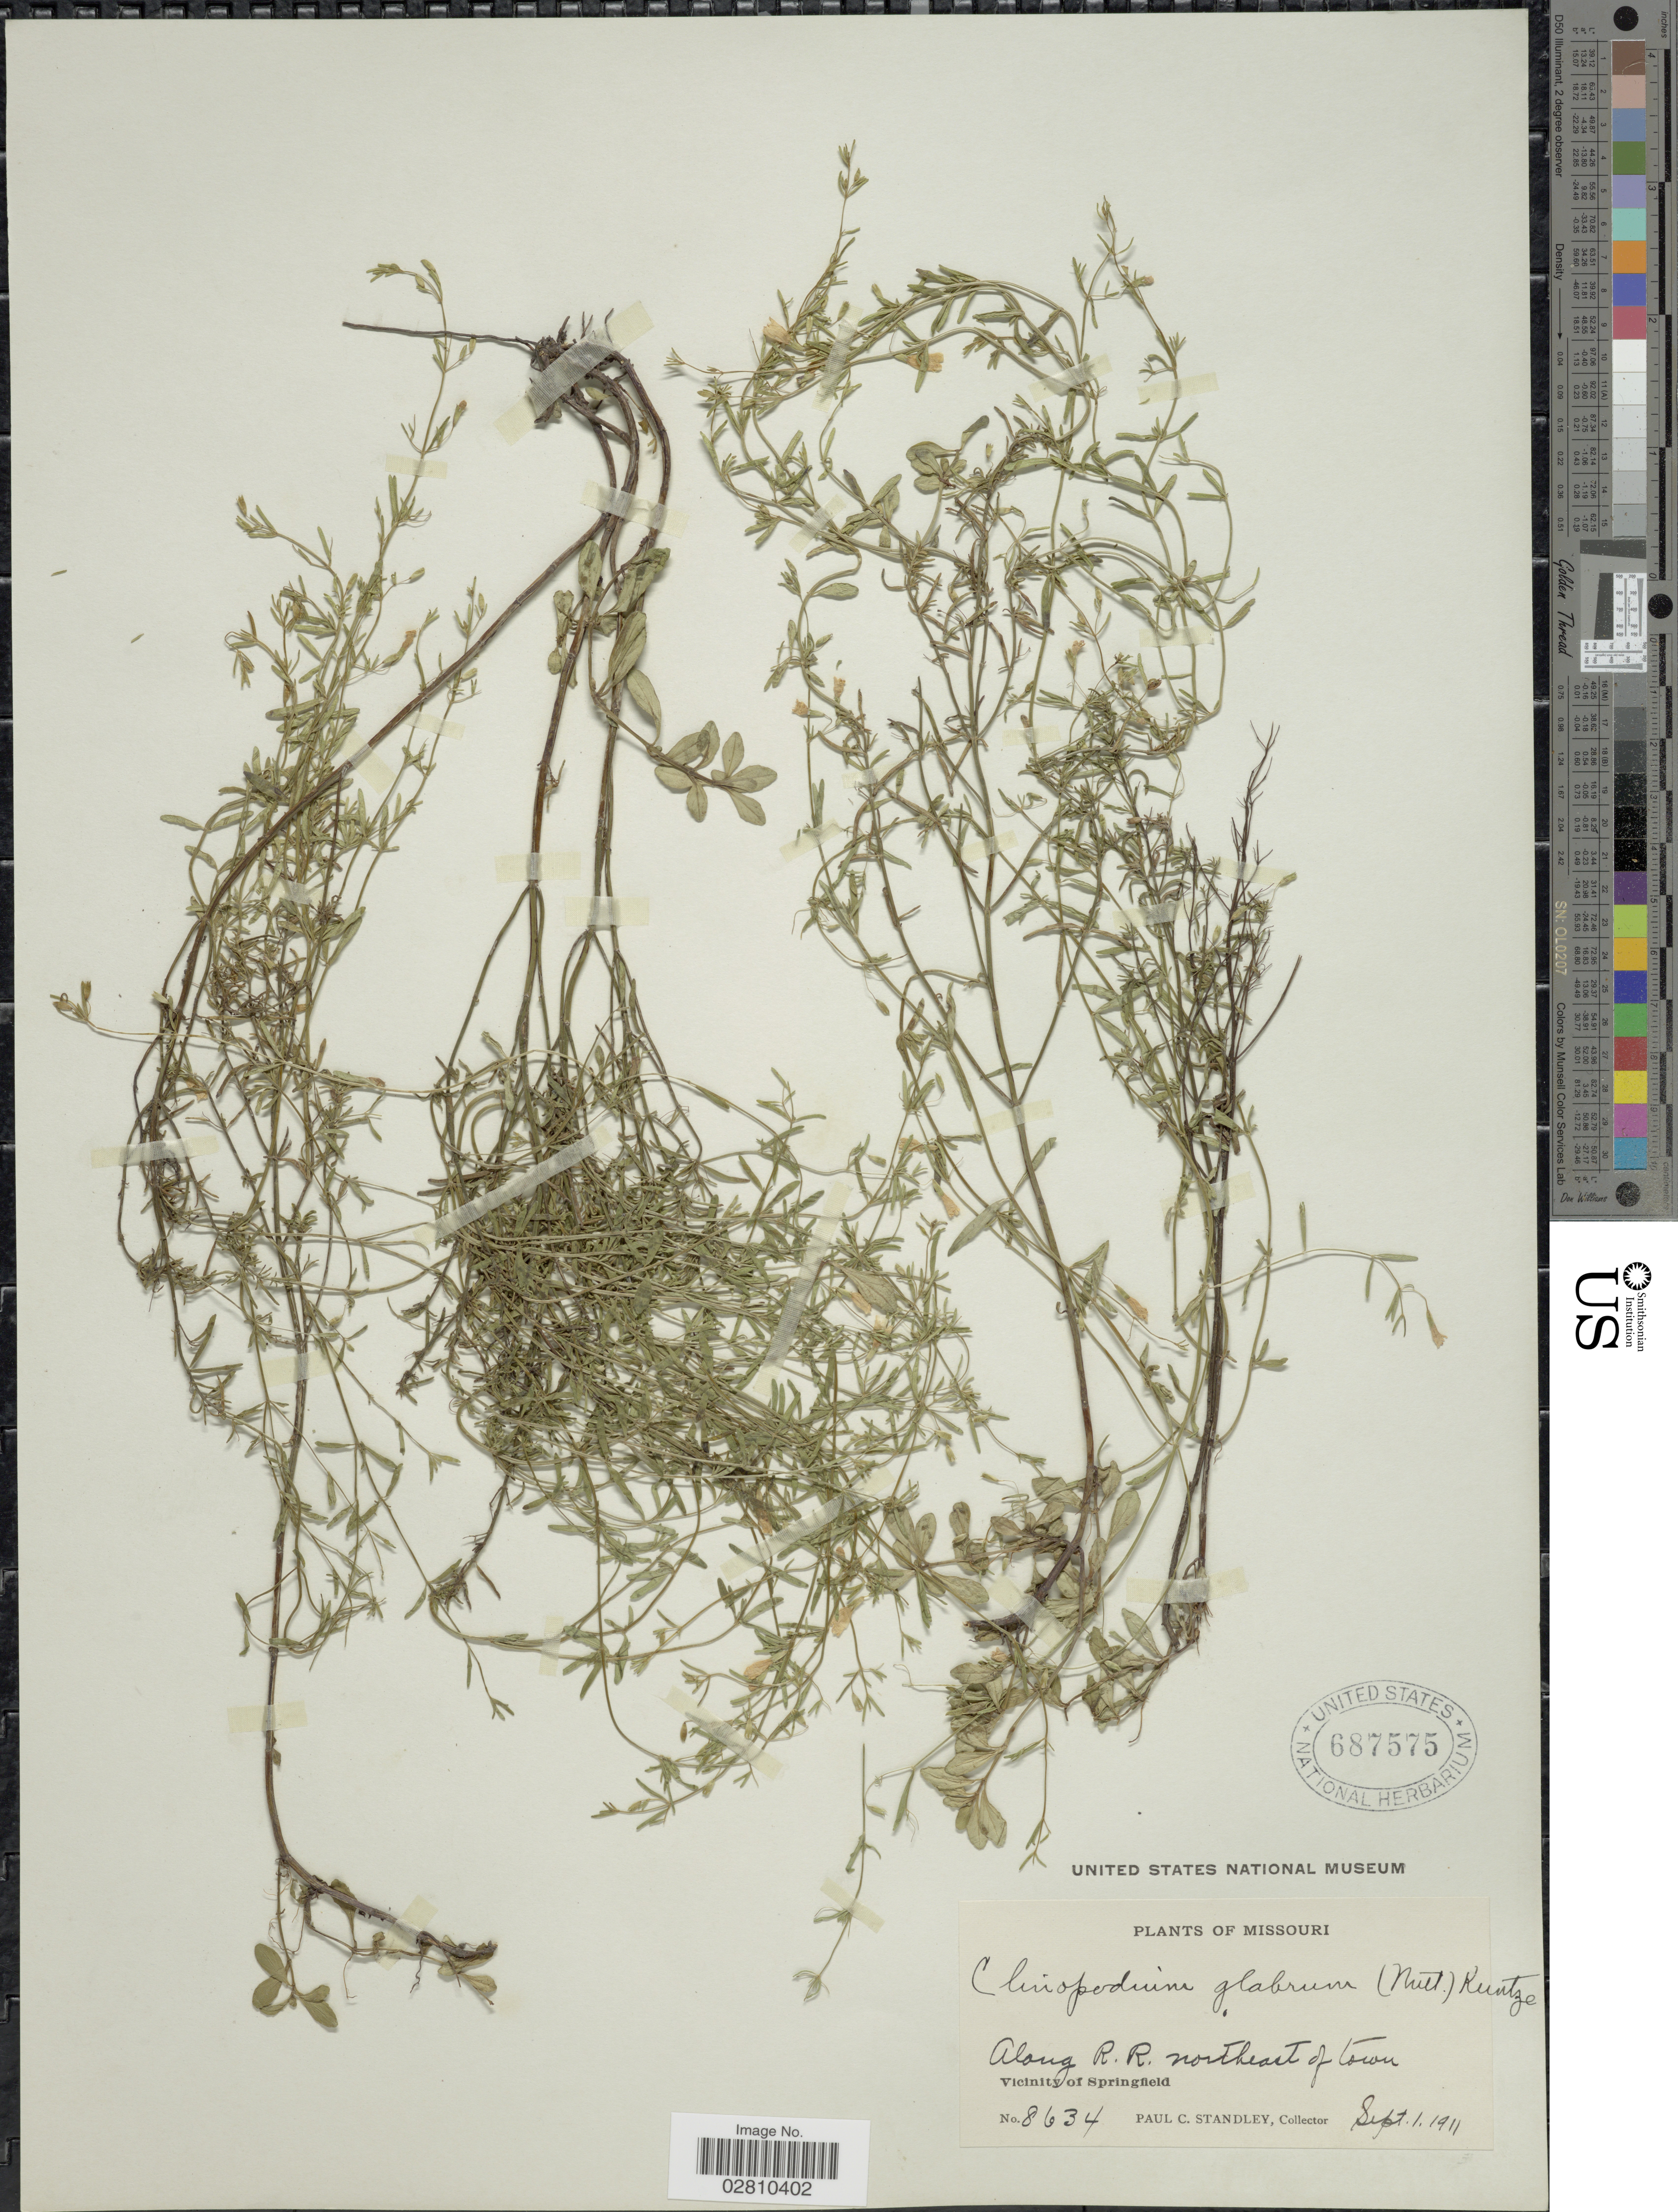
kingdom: Plantae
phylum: Tracheophyta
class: Magnoliopsida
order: Lamiales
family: Lamiaceae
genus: Clinopodium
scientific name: Clinopodium glabrum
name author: (Nutt.) Kuntze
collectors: P. C. Standley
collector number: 8634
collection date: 1911-09-01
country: United States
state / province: Missouri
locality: Along R.R. northeast of town. Vicinity of Springfield.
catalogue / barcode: US 687575